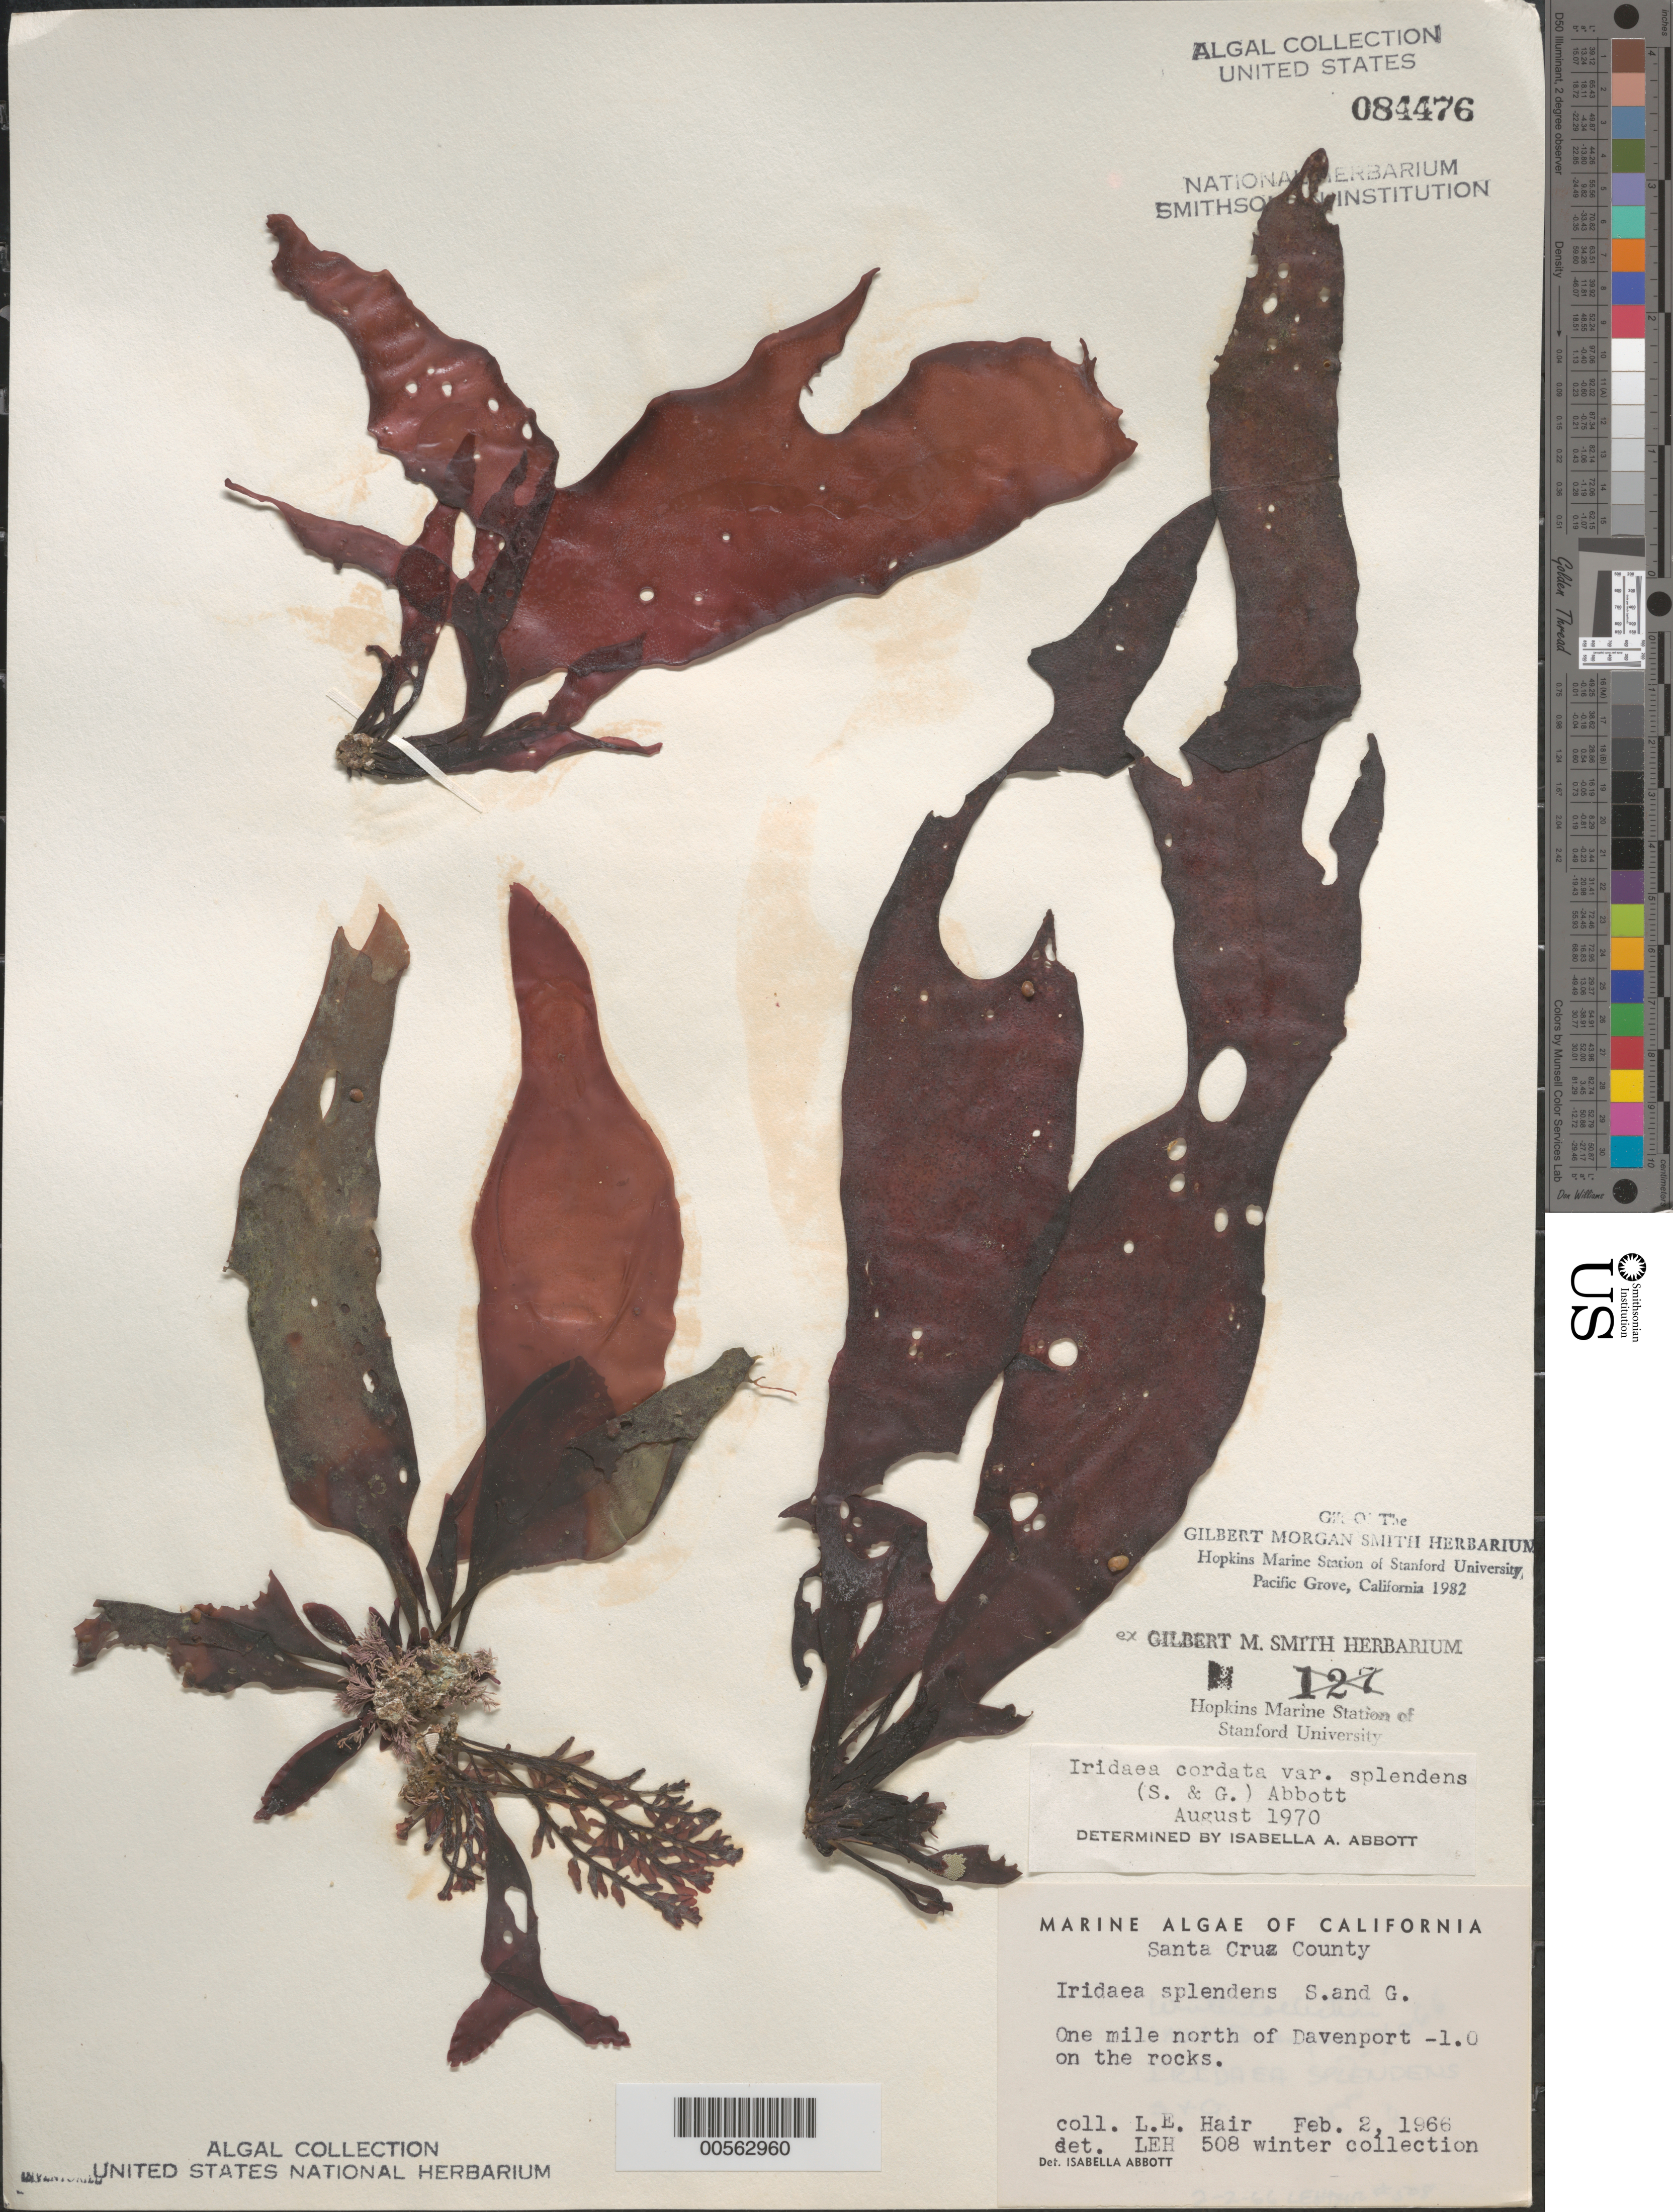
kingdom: Plantae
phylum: Rhodophyta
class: Florideophyceae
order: Gigartinales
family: Gigartinaceae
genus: Iridaea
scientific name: Iridaea cordata var. splendens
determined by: Abbott, Isabella A.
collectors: L. Hair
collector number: Leh 508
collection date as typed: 02 Feb 1966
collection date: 1966-02-02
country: United States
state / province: California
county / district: Santa Cruz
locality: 1 mile north of Davenport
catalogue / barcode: US 84476